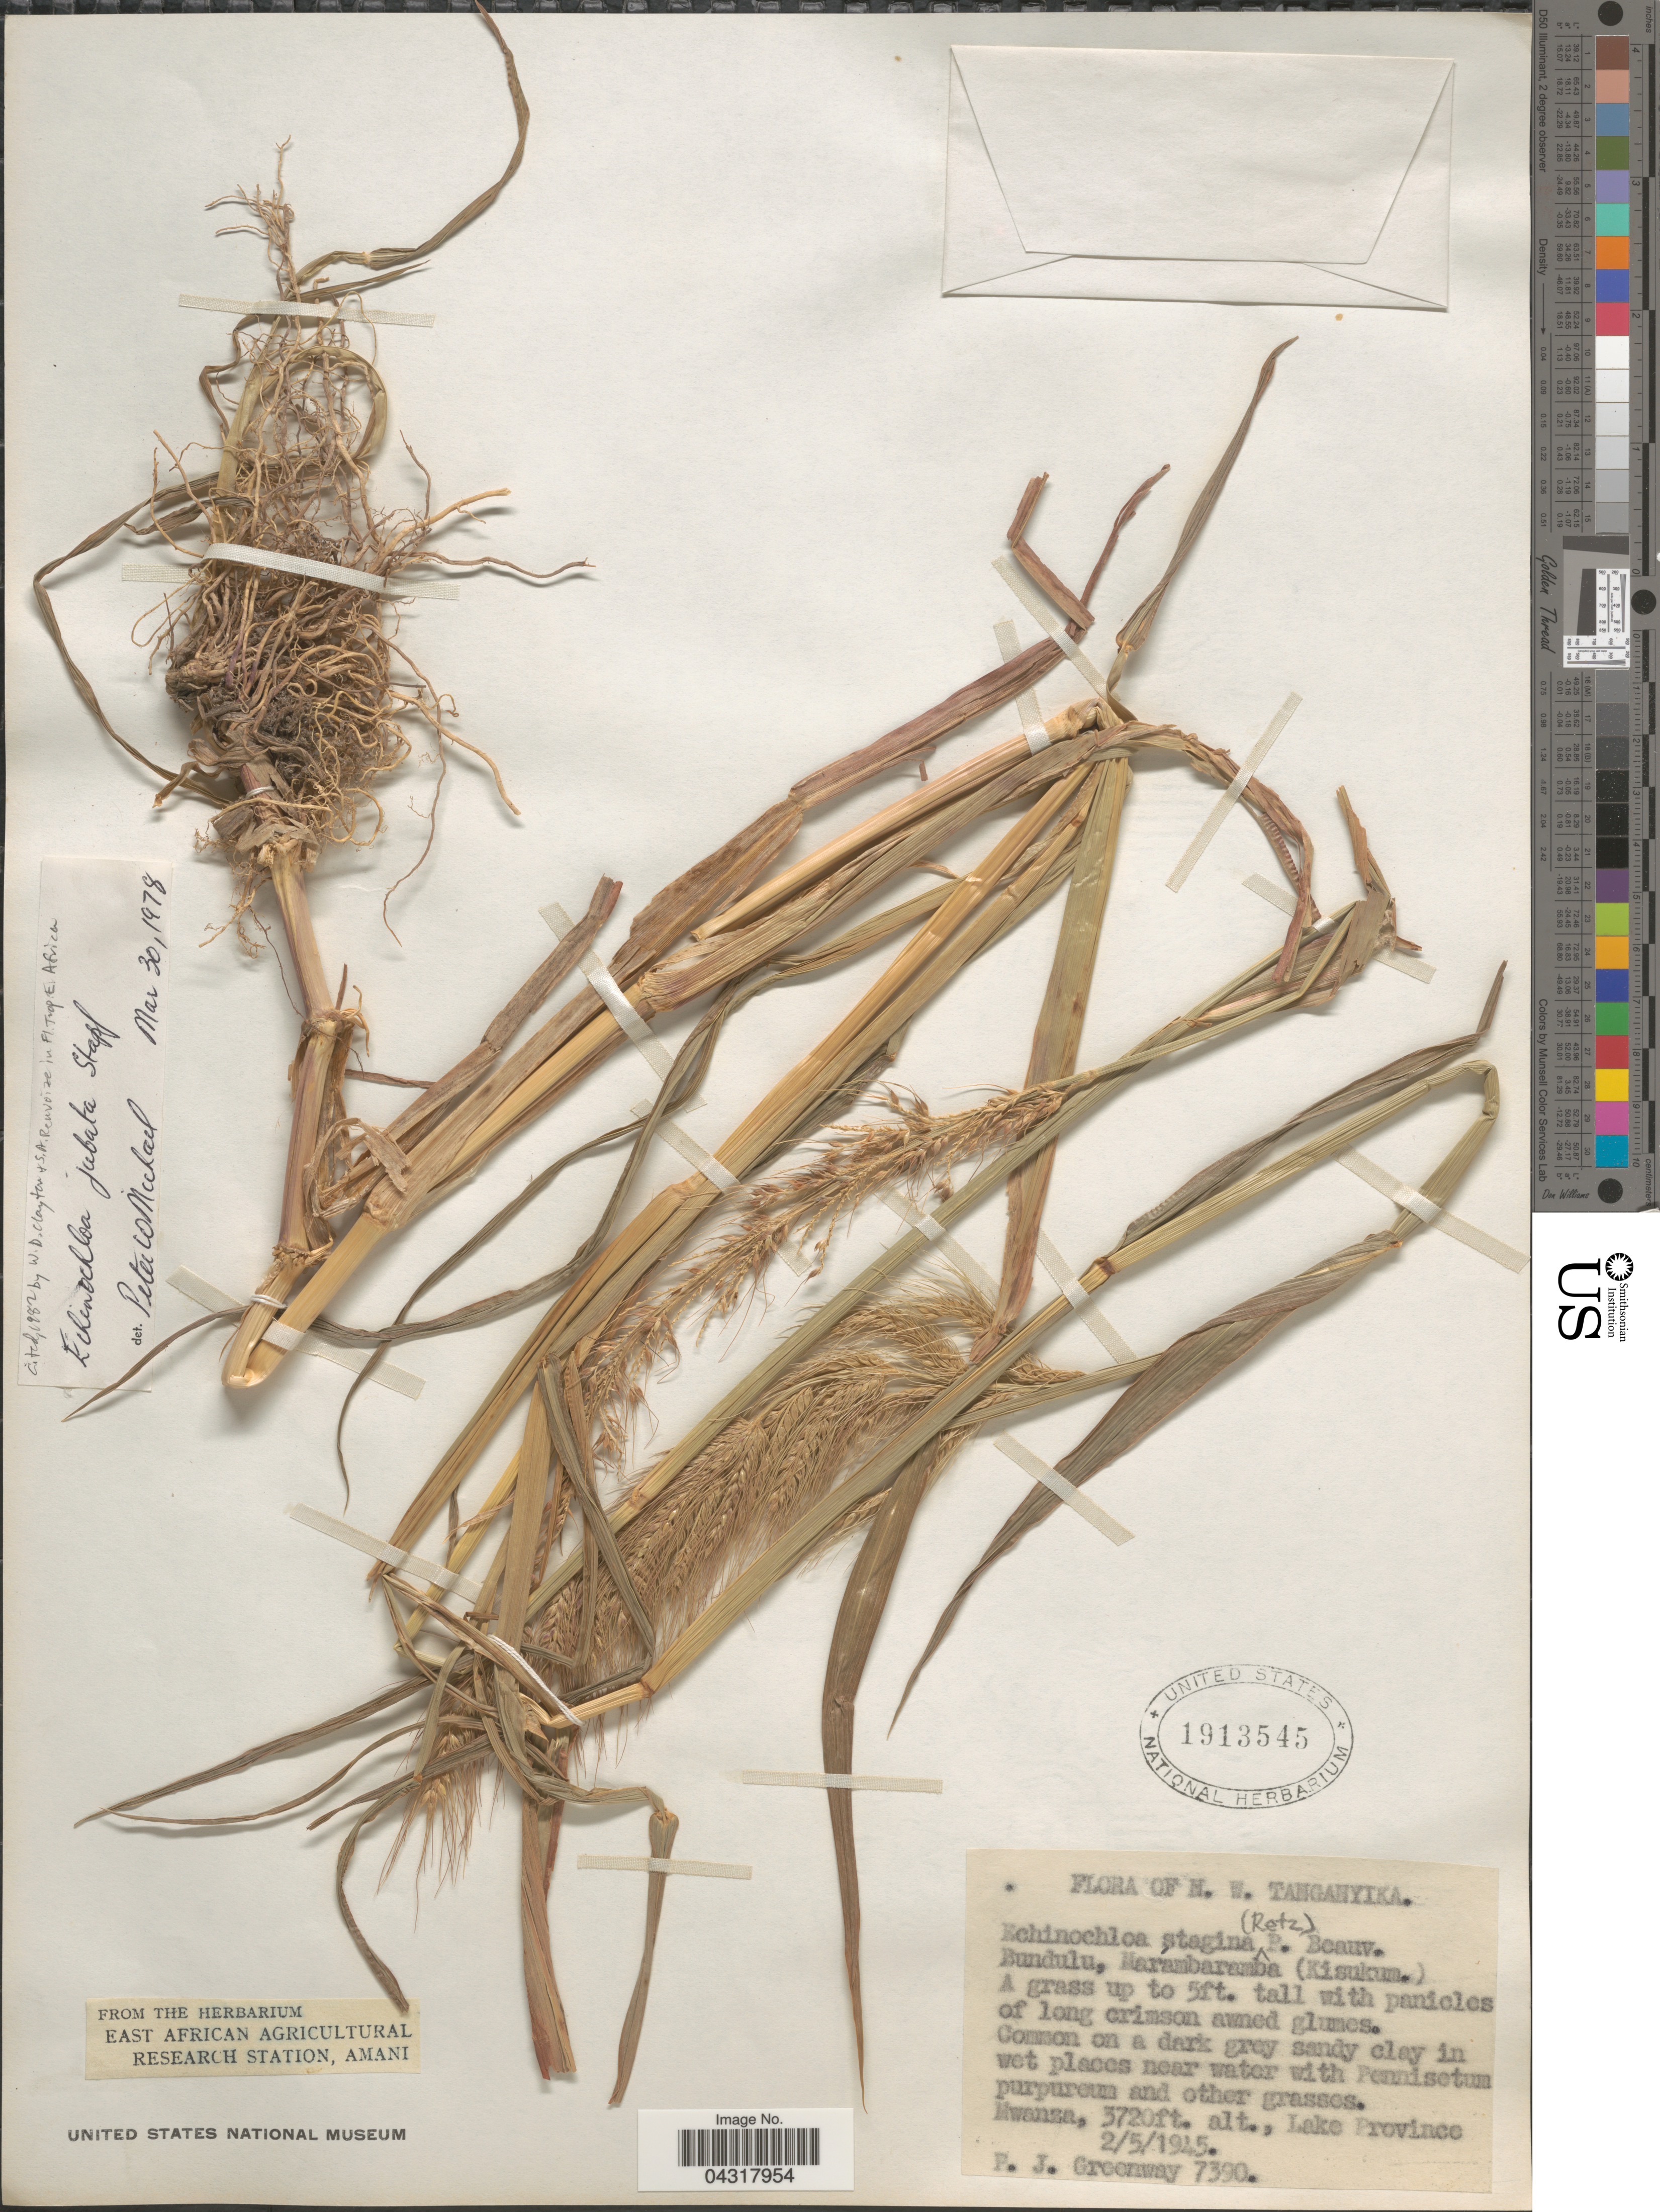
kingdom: Plantae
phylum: Tracheophyta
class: Liliopsida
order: Poales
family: Poaceae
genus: Echinochloa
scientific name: Echinochloa jubata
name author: Stapf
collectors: P. J. Greenway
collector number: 7390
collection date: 1945-05-02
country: Tanzania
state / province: Mwanza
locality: N. W. Tanganyika. Common on a dark grey sandy clay in wet places near water. Mwanza, Lake Province.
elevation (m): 1134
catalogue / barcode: US 1913545